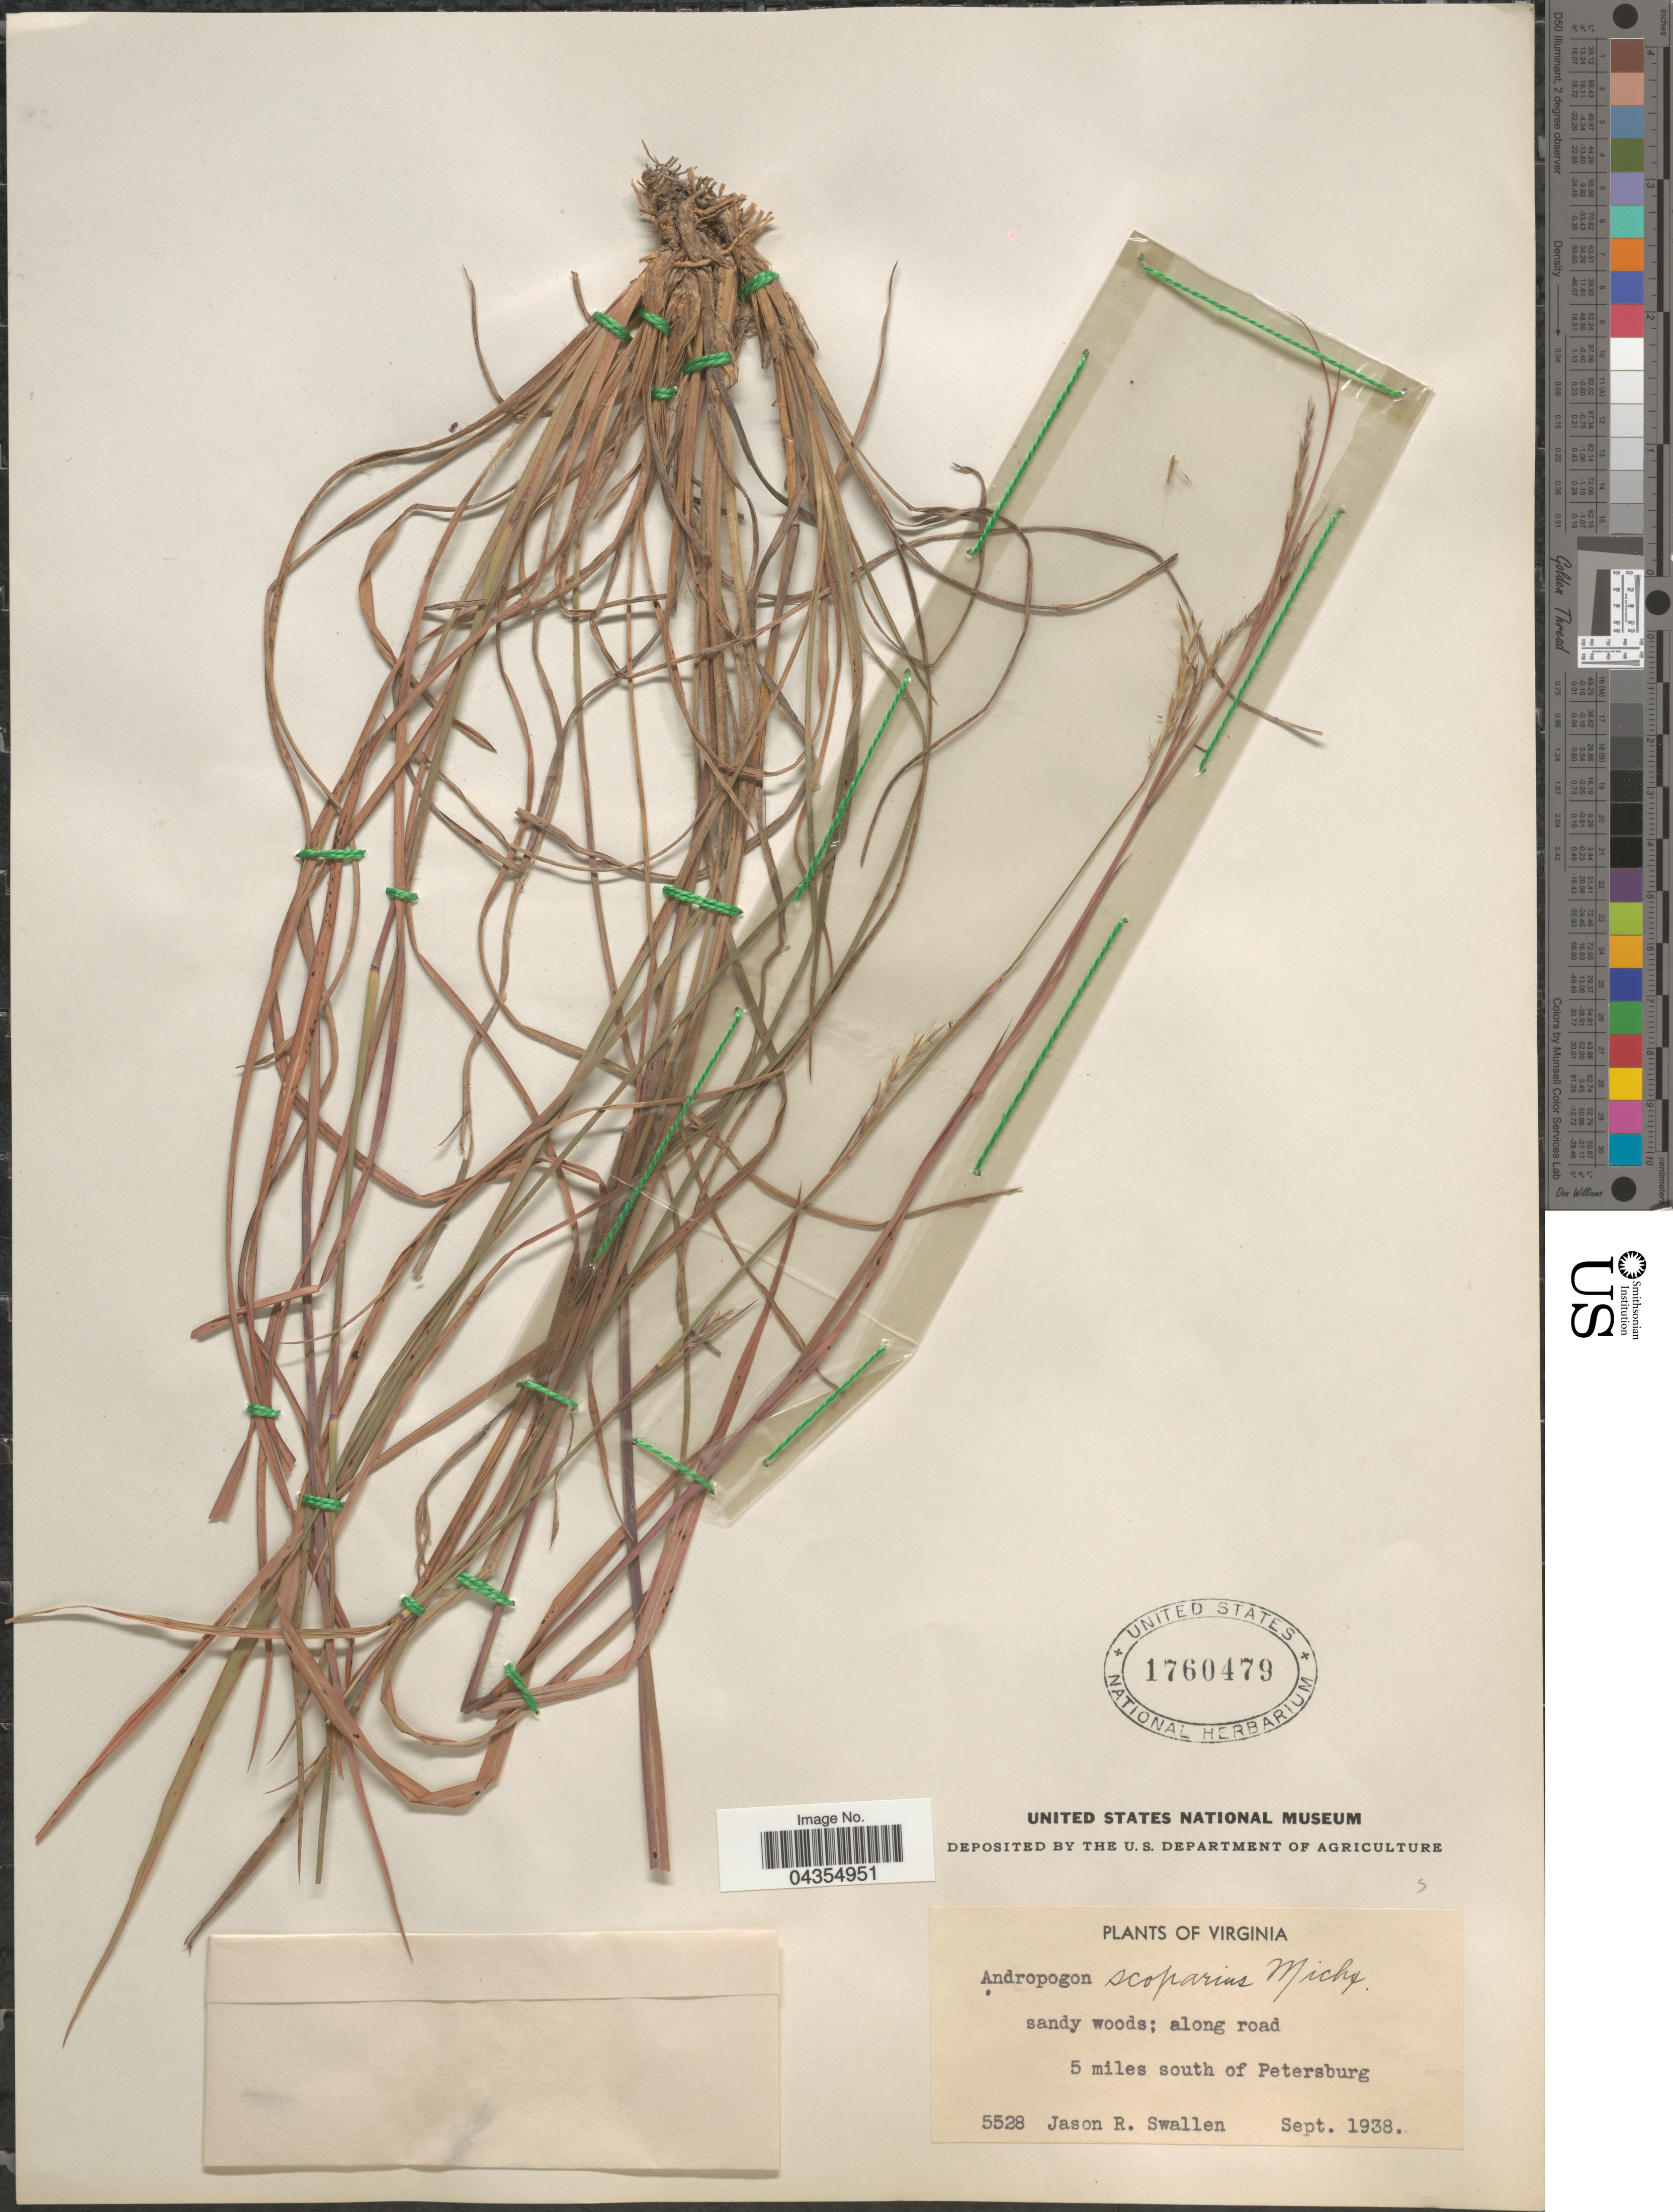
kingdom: Plantae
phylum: Tracheophyta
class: Liliopsida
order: Poales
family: Poaceae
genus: Schizachyrium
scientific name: Schizachyrium sanguineum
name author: (Retz.) Alston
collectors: J. R. Swallen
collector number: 5528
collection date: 1938-09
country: United States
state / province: Virginia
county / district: City of Petersburg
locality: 5 miles south of Petersburg.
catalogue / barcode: US 1760479